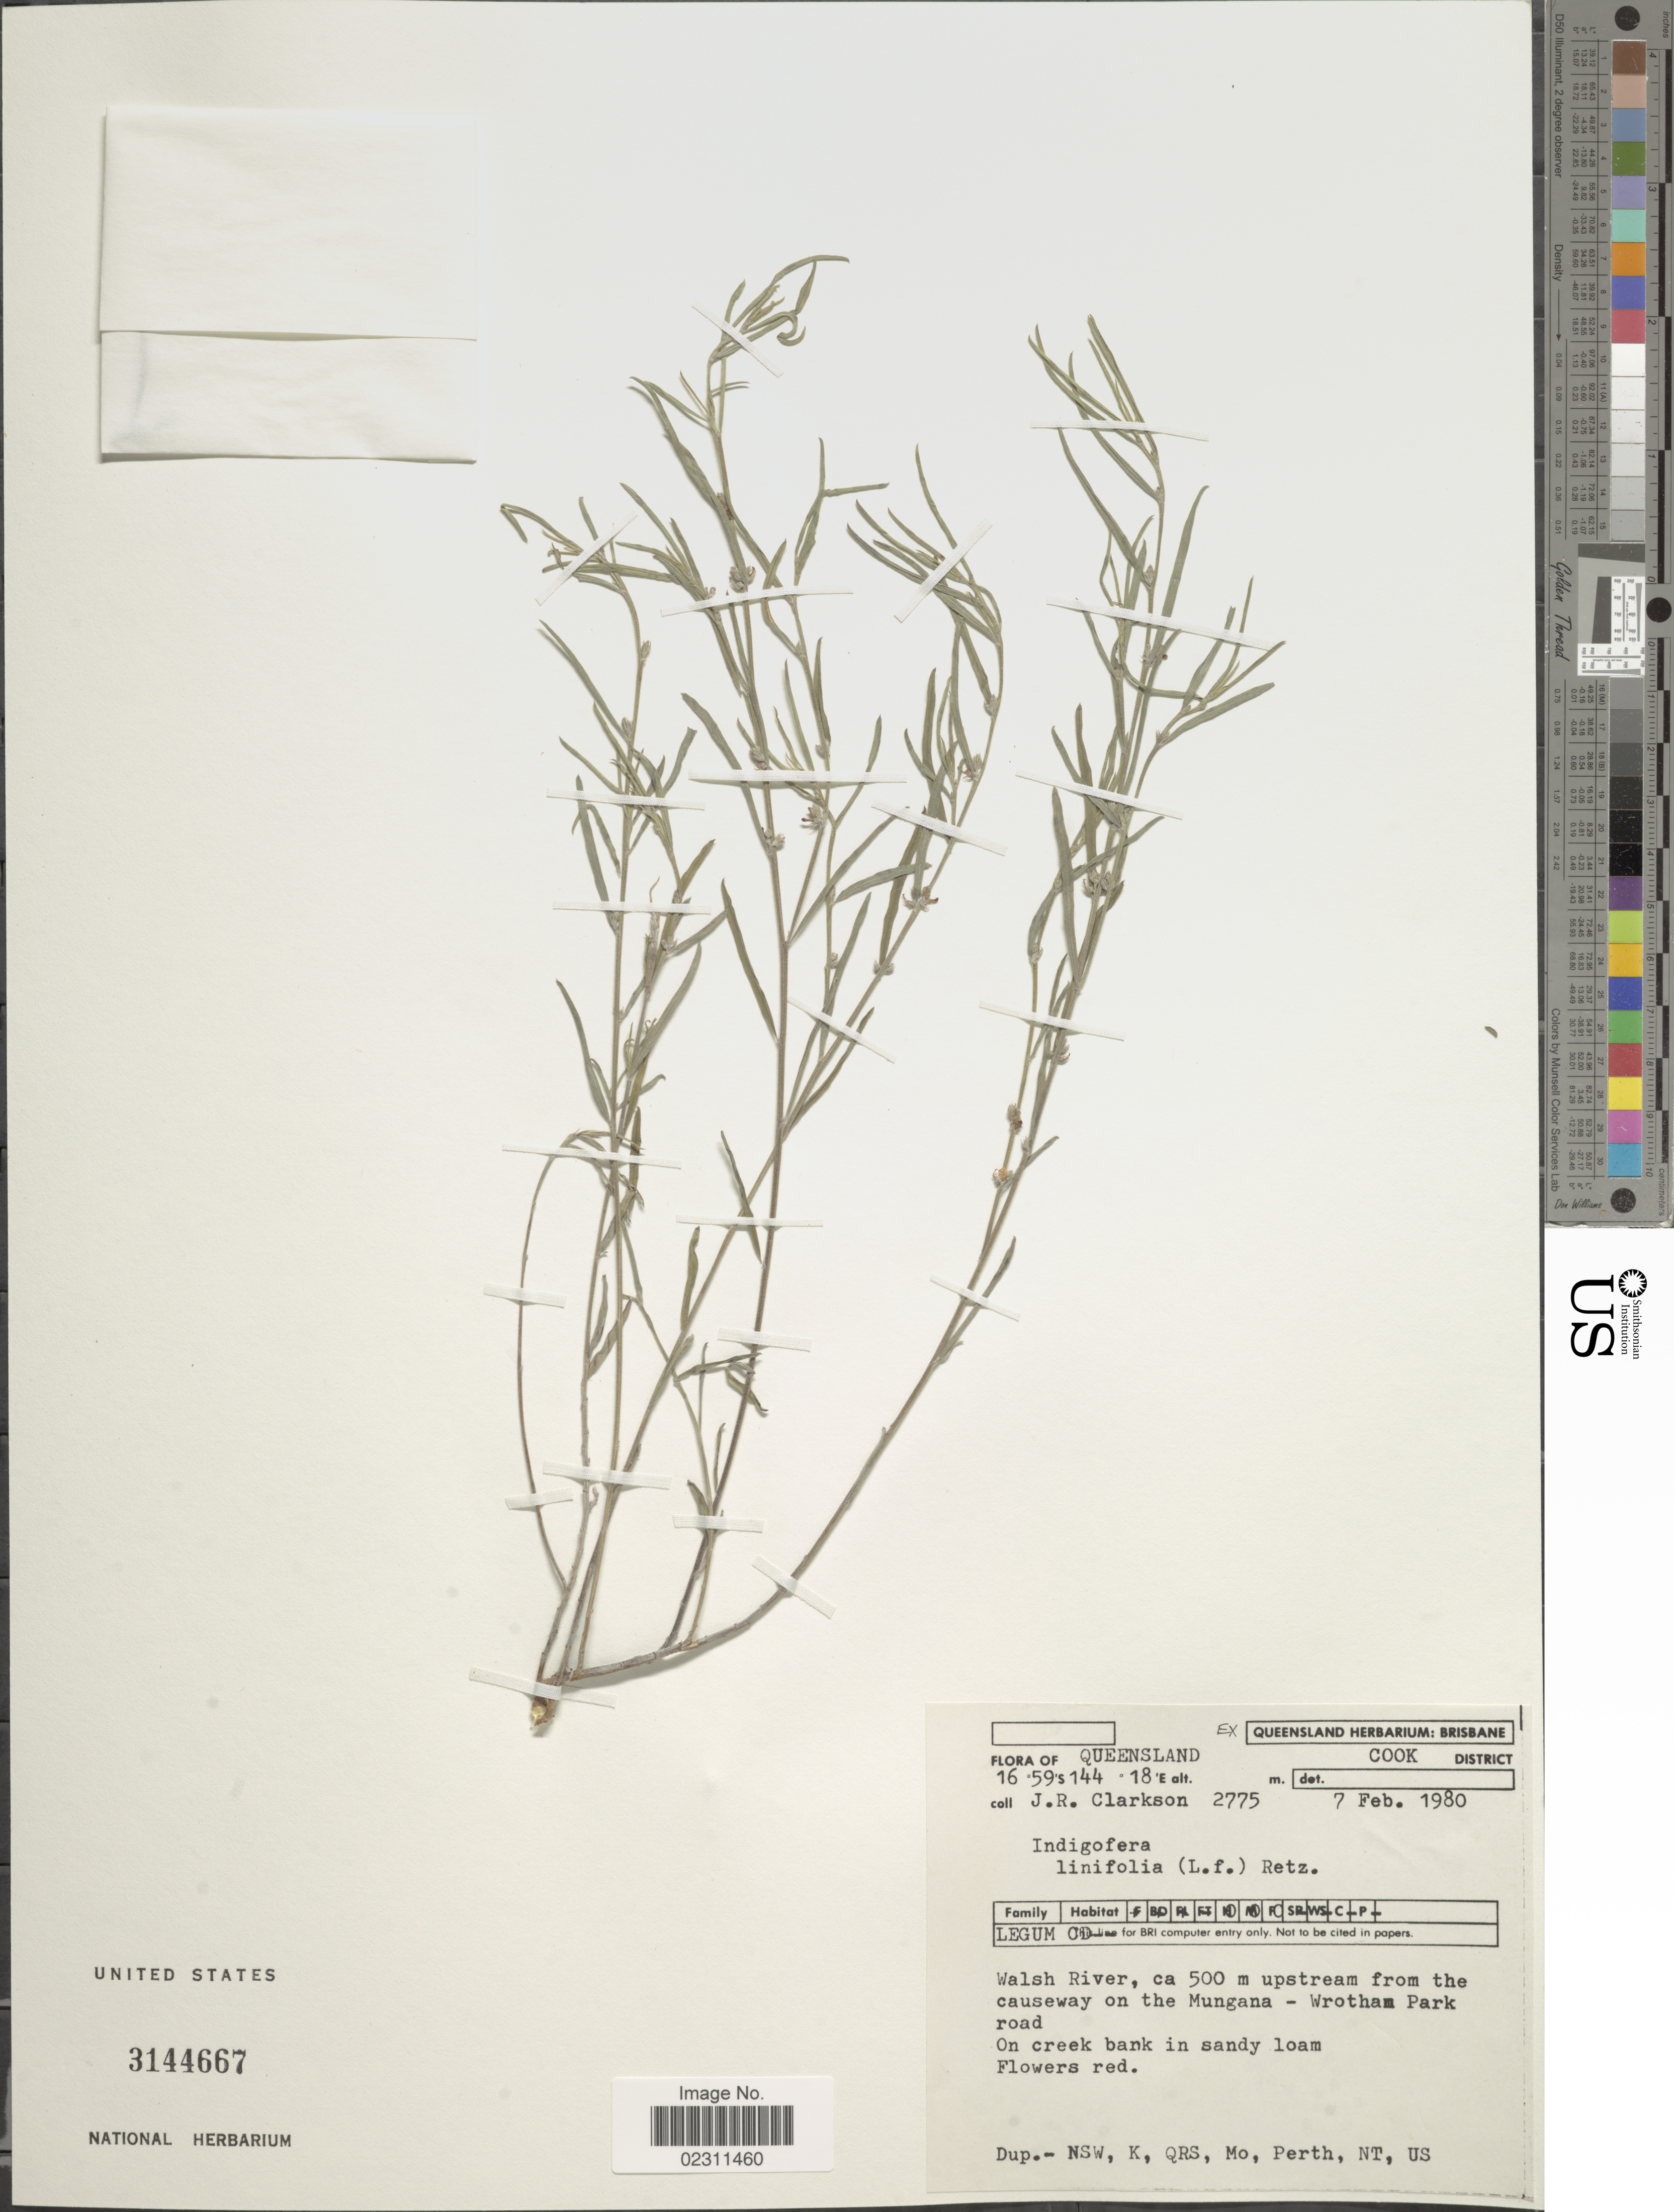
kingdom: Plantae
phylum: Tracheophyta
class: Magnoliopsida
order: Fabales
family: Fabaceae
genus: Indigofera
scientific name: Indigofera linifolia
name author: Retz.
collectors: J. Clarkson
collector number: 2775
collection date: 1980-02-07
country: Australia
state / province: Queensland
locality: Cook District. Walsh River, ca 500 m upstream from the causeway on the Mungana - Wrotham Park road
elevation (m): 500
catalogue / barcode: US 3144667